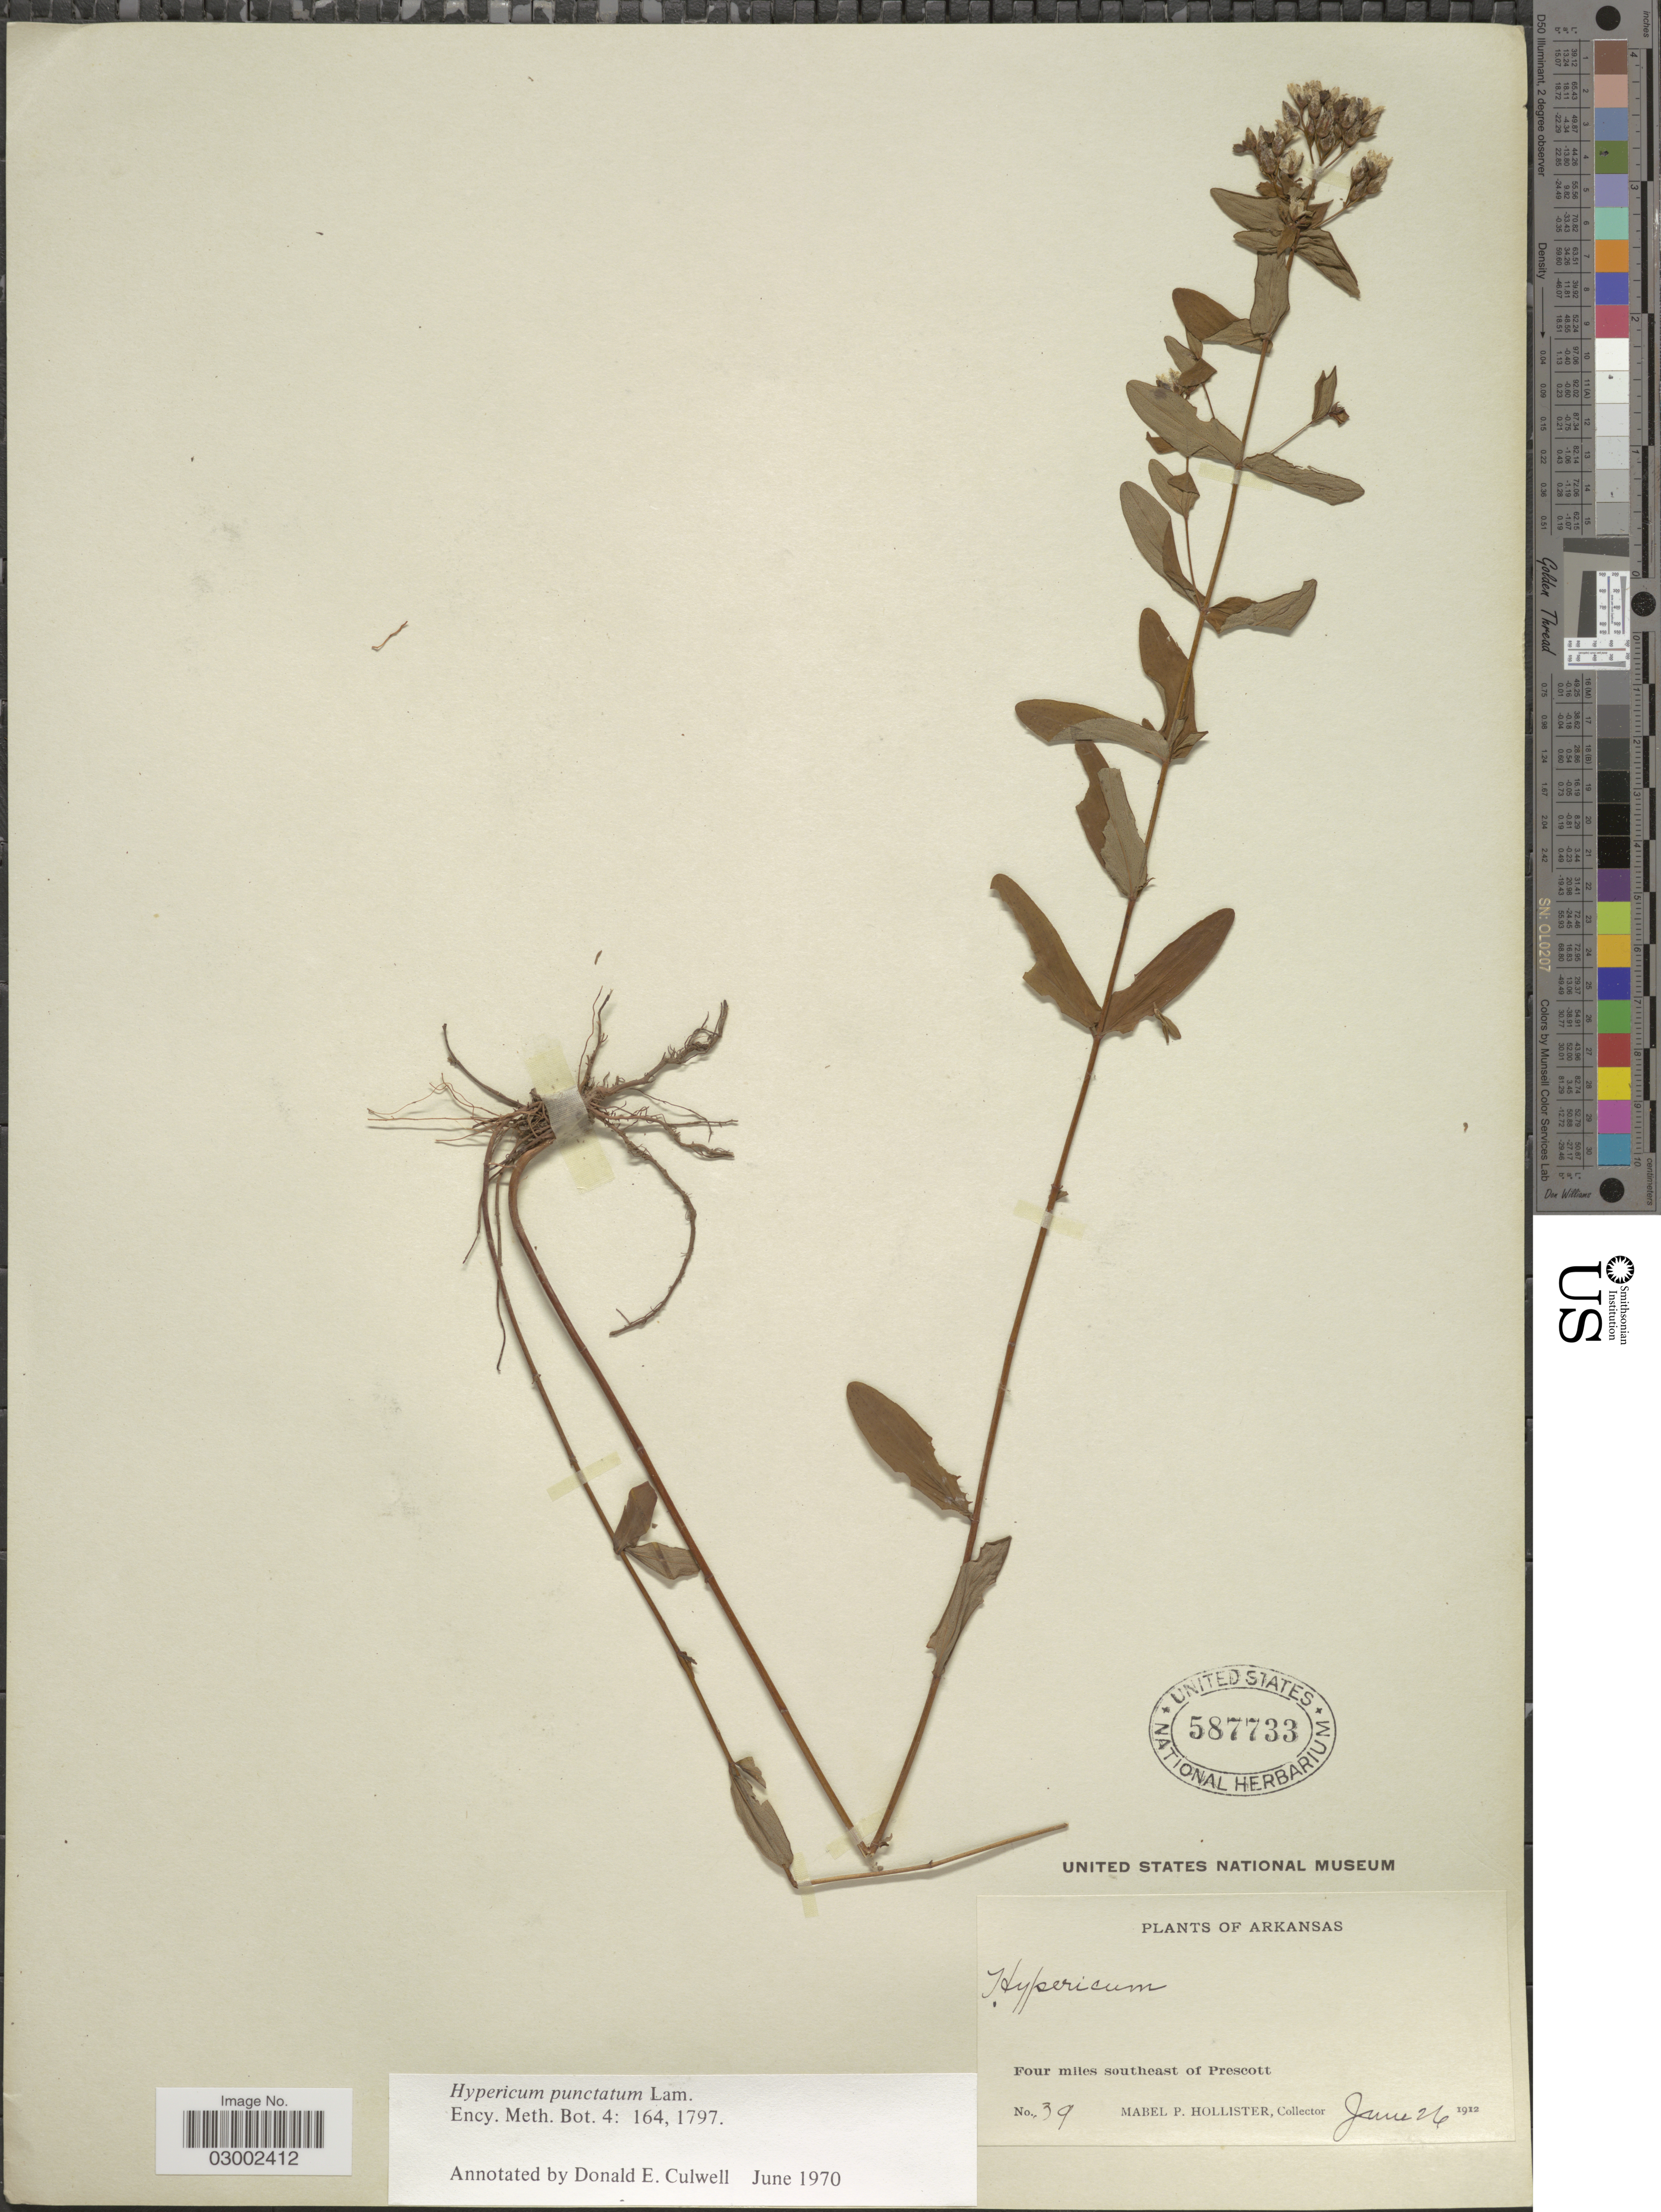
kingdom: Plantae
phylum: Tracheophyta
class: Magnoliopsida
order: Malpighiales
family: Hypericaceae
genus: Hypericum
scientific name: Hypericum punctatum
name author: Lam.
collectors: M. Hollister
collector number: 39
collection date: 1912-06-26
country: United States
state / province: Arkansas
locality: Four miles southeast of Prescott.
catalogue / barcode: US 587733